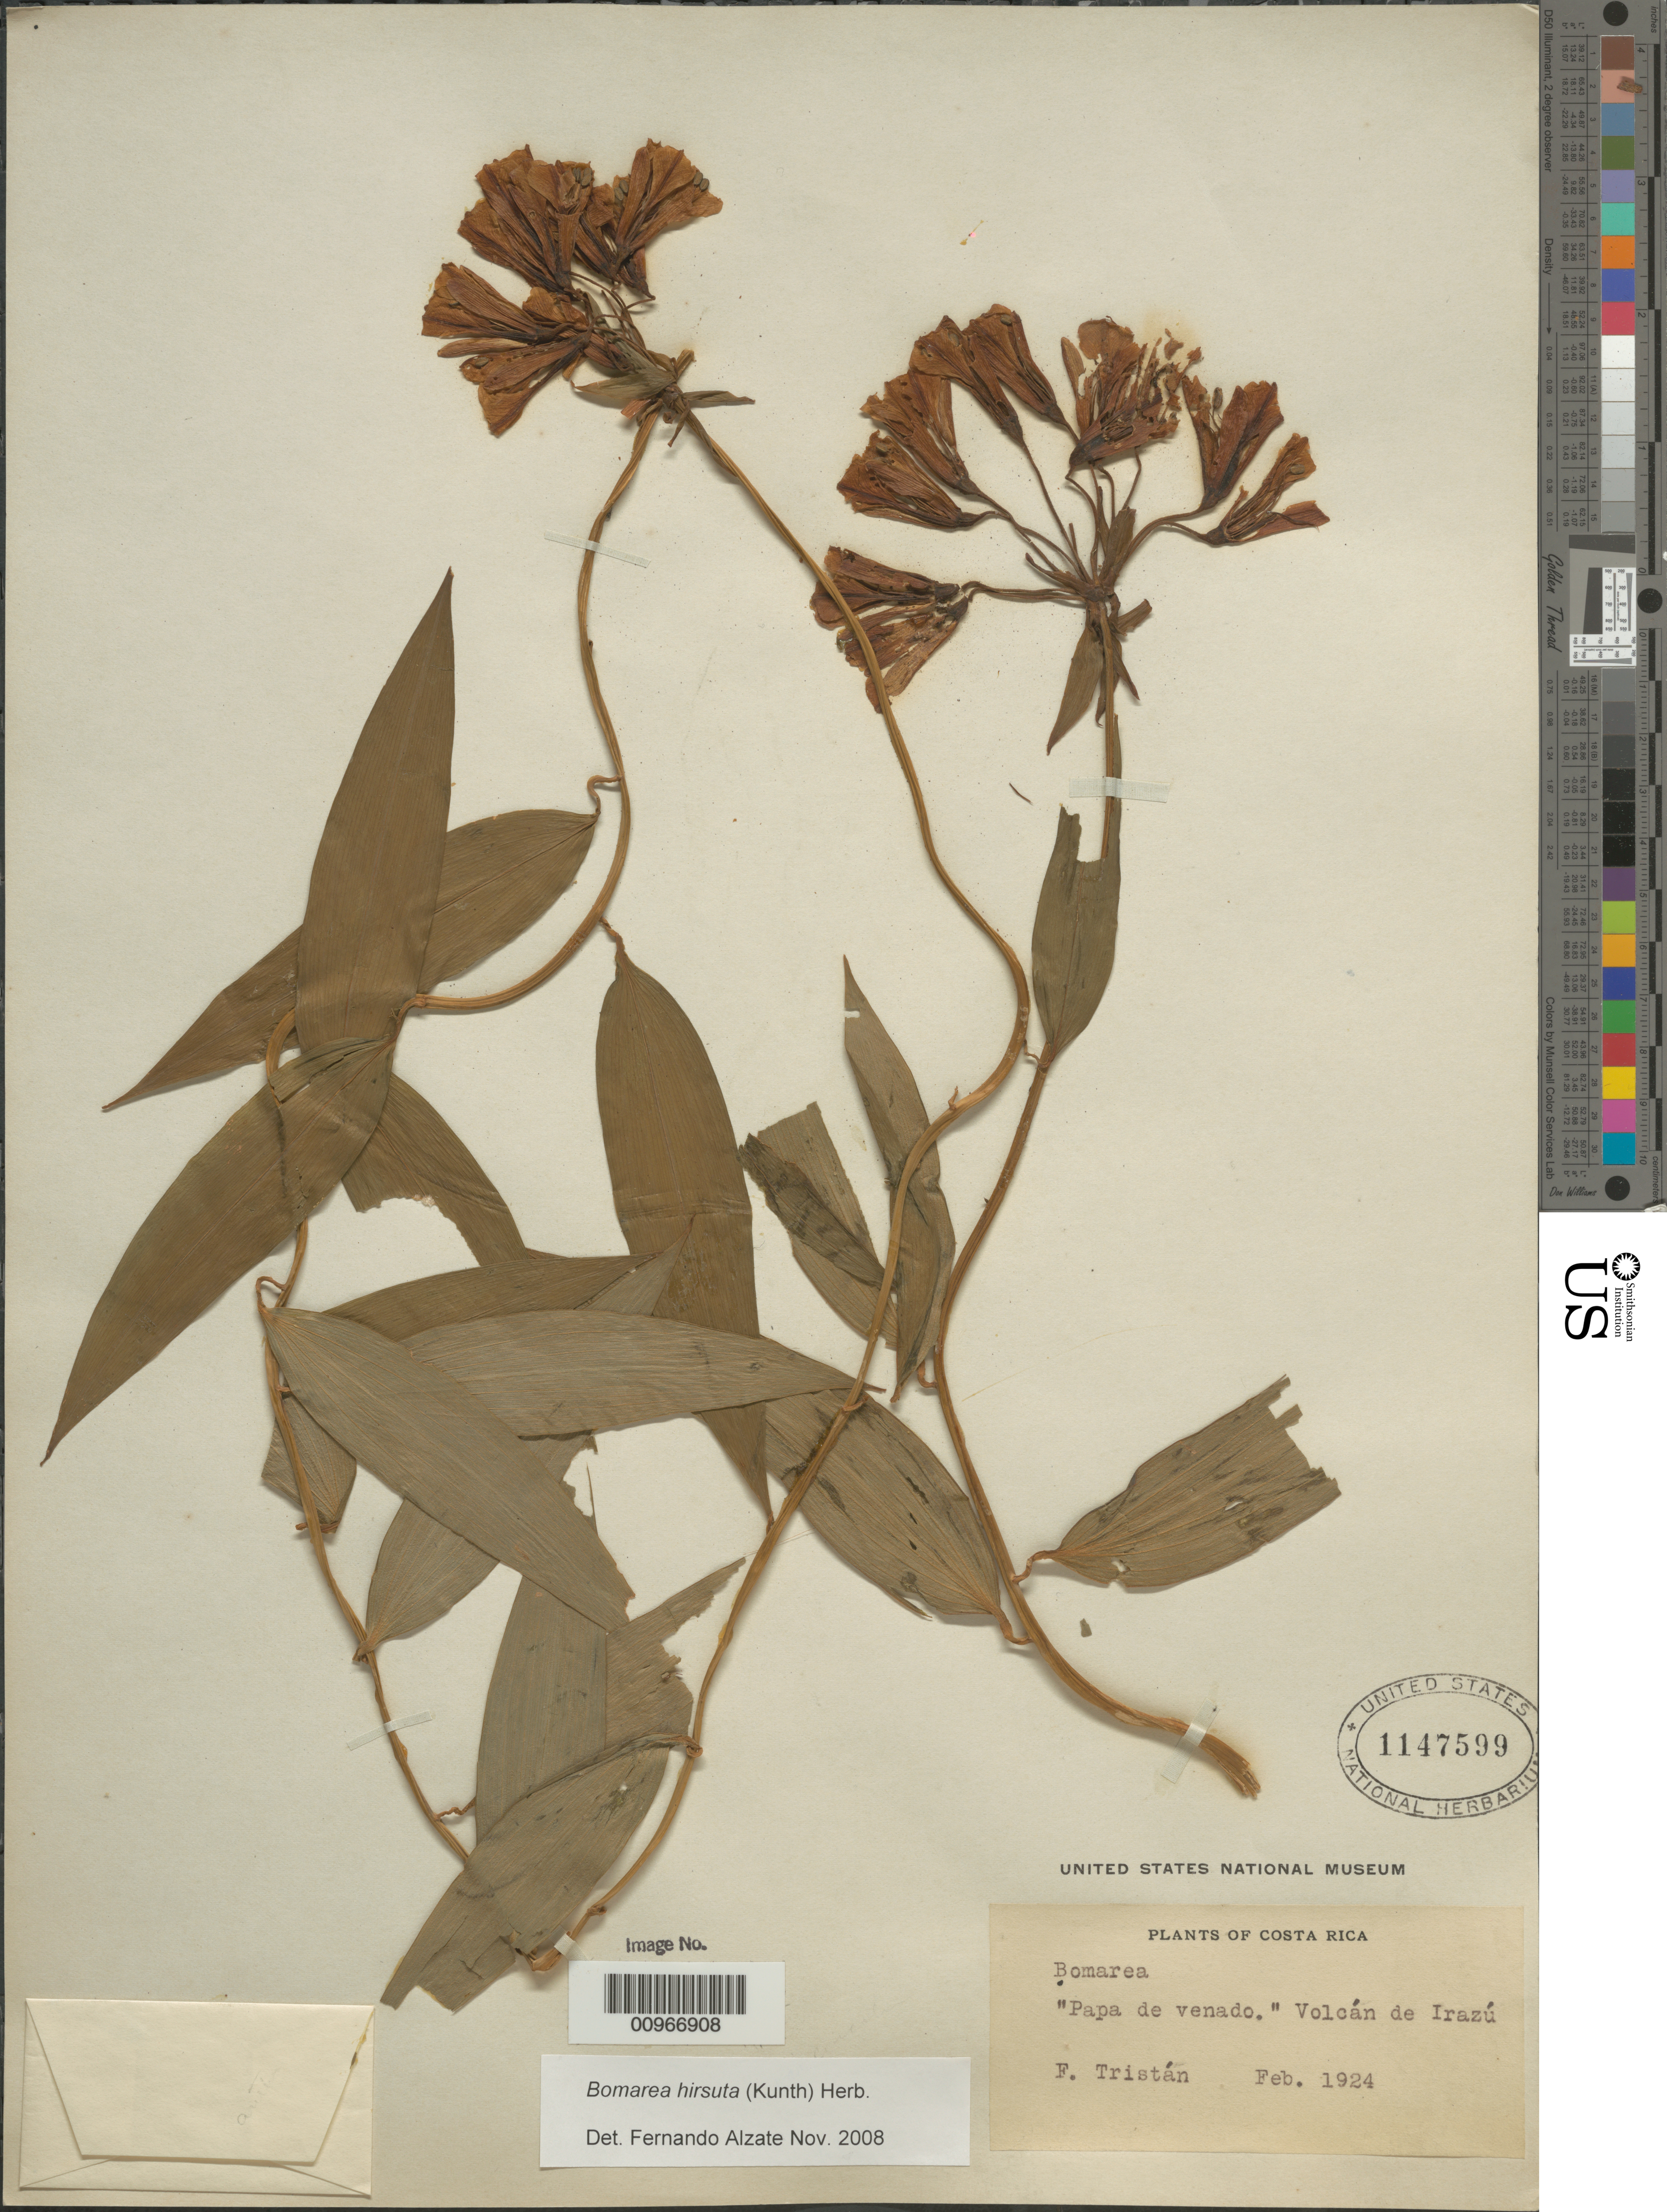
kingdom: Plantae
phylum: Tracheophyta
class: Liliopsida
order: Liliales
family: Alstroemeriaceae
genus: Bomarea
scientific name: Bomarea hirsuta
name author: (Kunth) Herb.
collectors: F. Tristan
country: Costa Rica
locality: Vocan de Irazu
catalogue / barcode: US 1147599